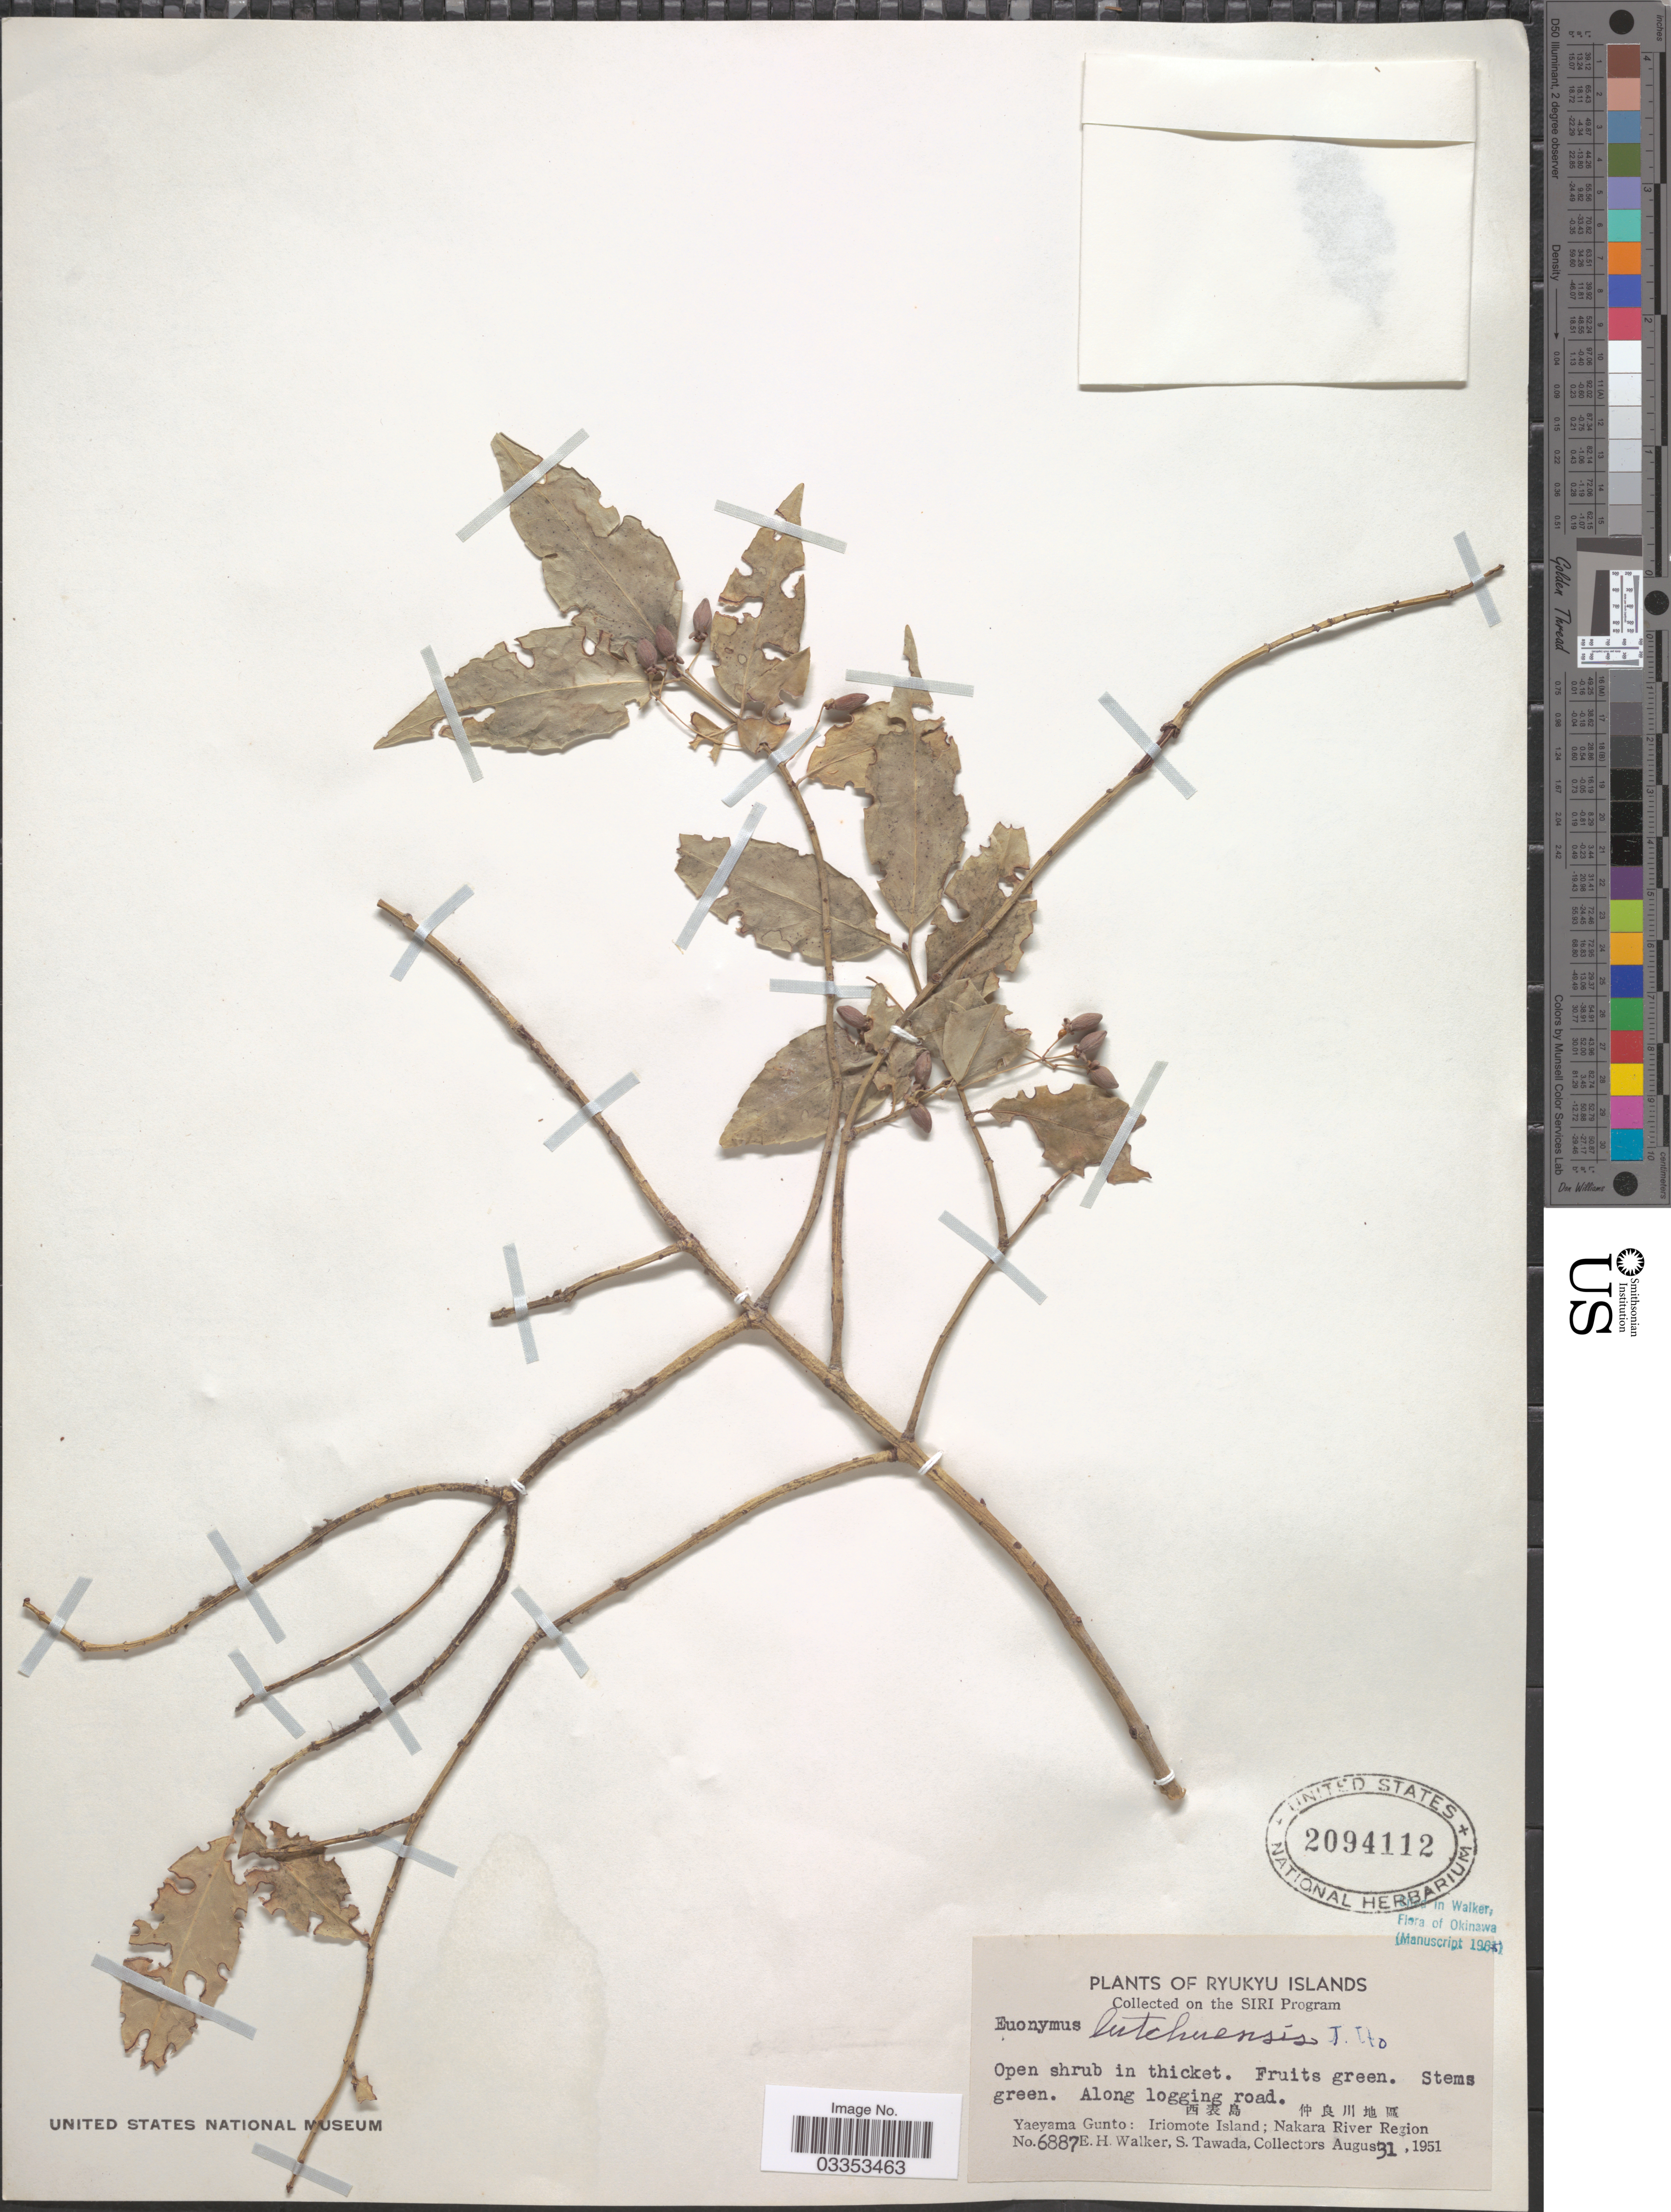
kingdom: Plantae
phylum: Tracheophyta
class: Magnoliopsida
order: Celastrales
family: Celastraceae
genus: Euonymus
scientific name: Euonymus lutchuensis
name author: T. Itô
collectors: E. H. Walker & S. Tawada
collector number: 6887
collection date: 1951-08-31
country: Japan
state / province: Okinawa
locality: Ryukyu Islands. Along logging road. Yaeyama Gunto: Iriomote Island; Nakara River Region. X.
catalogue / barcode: US 2094112